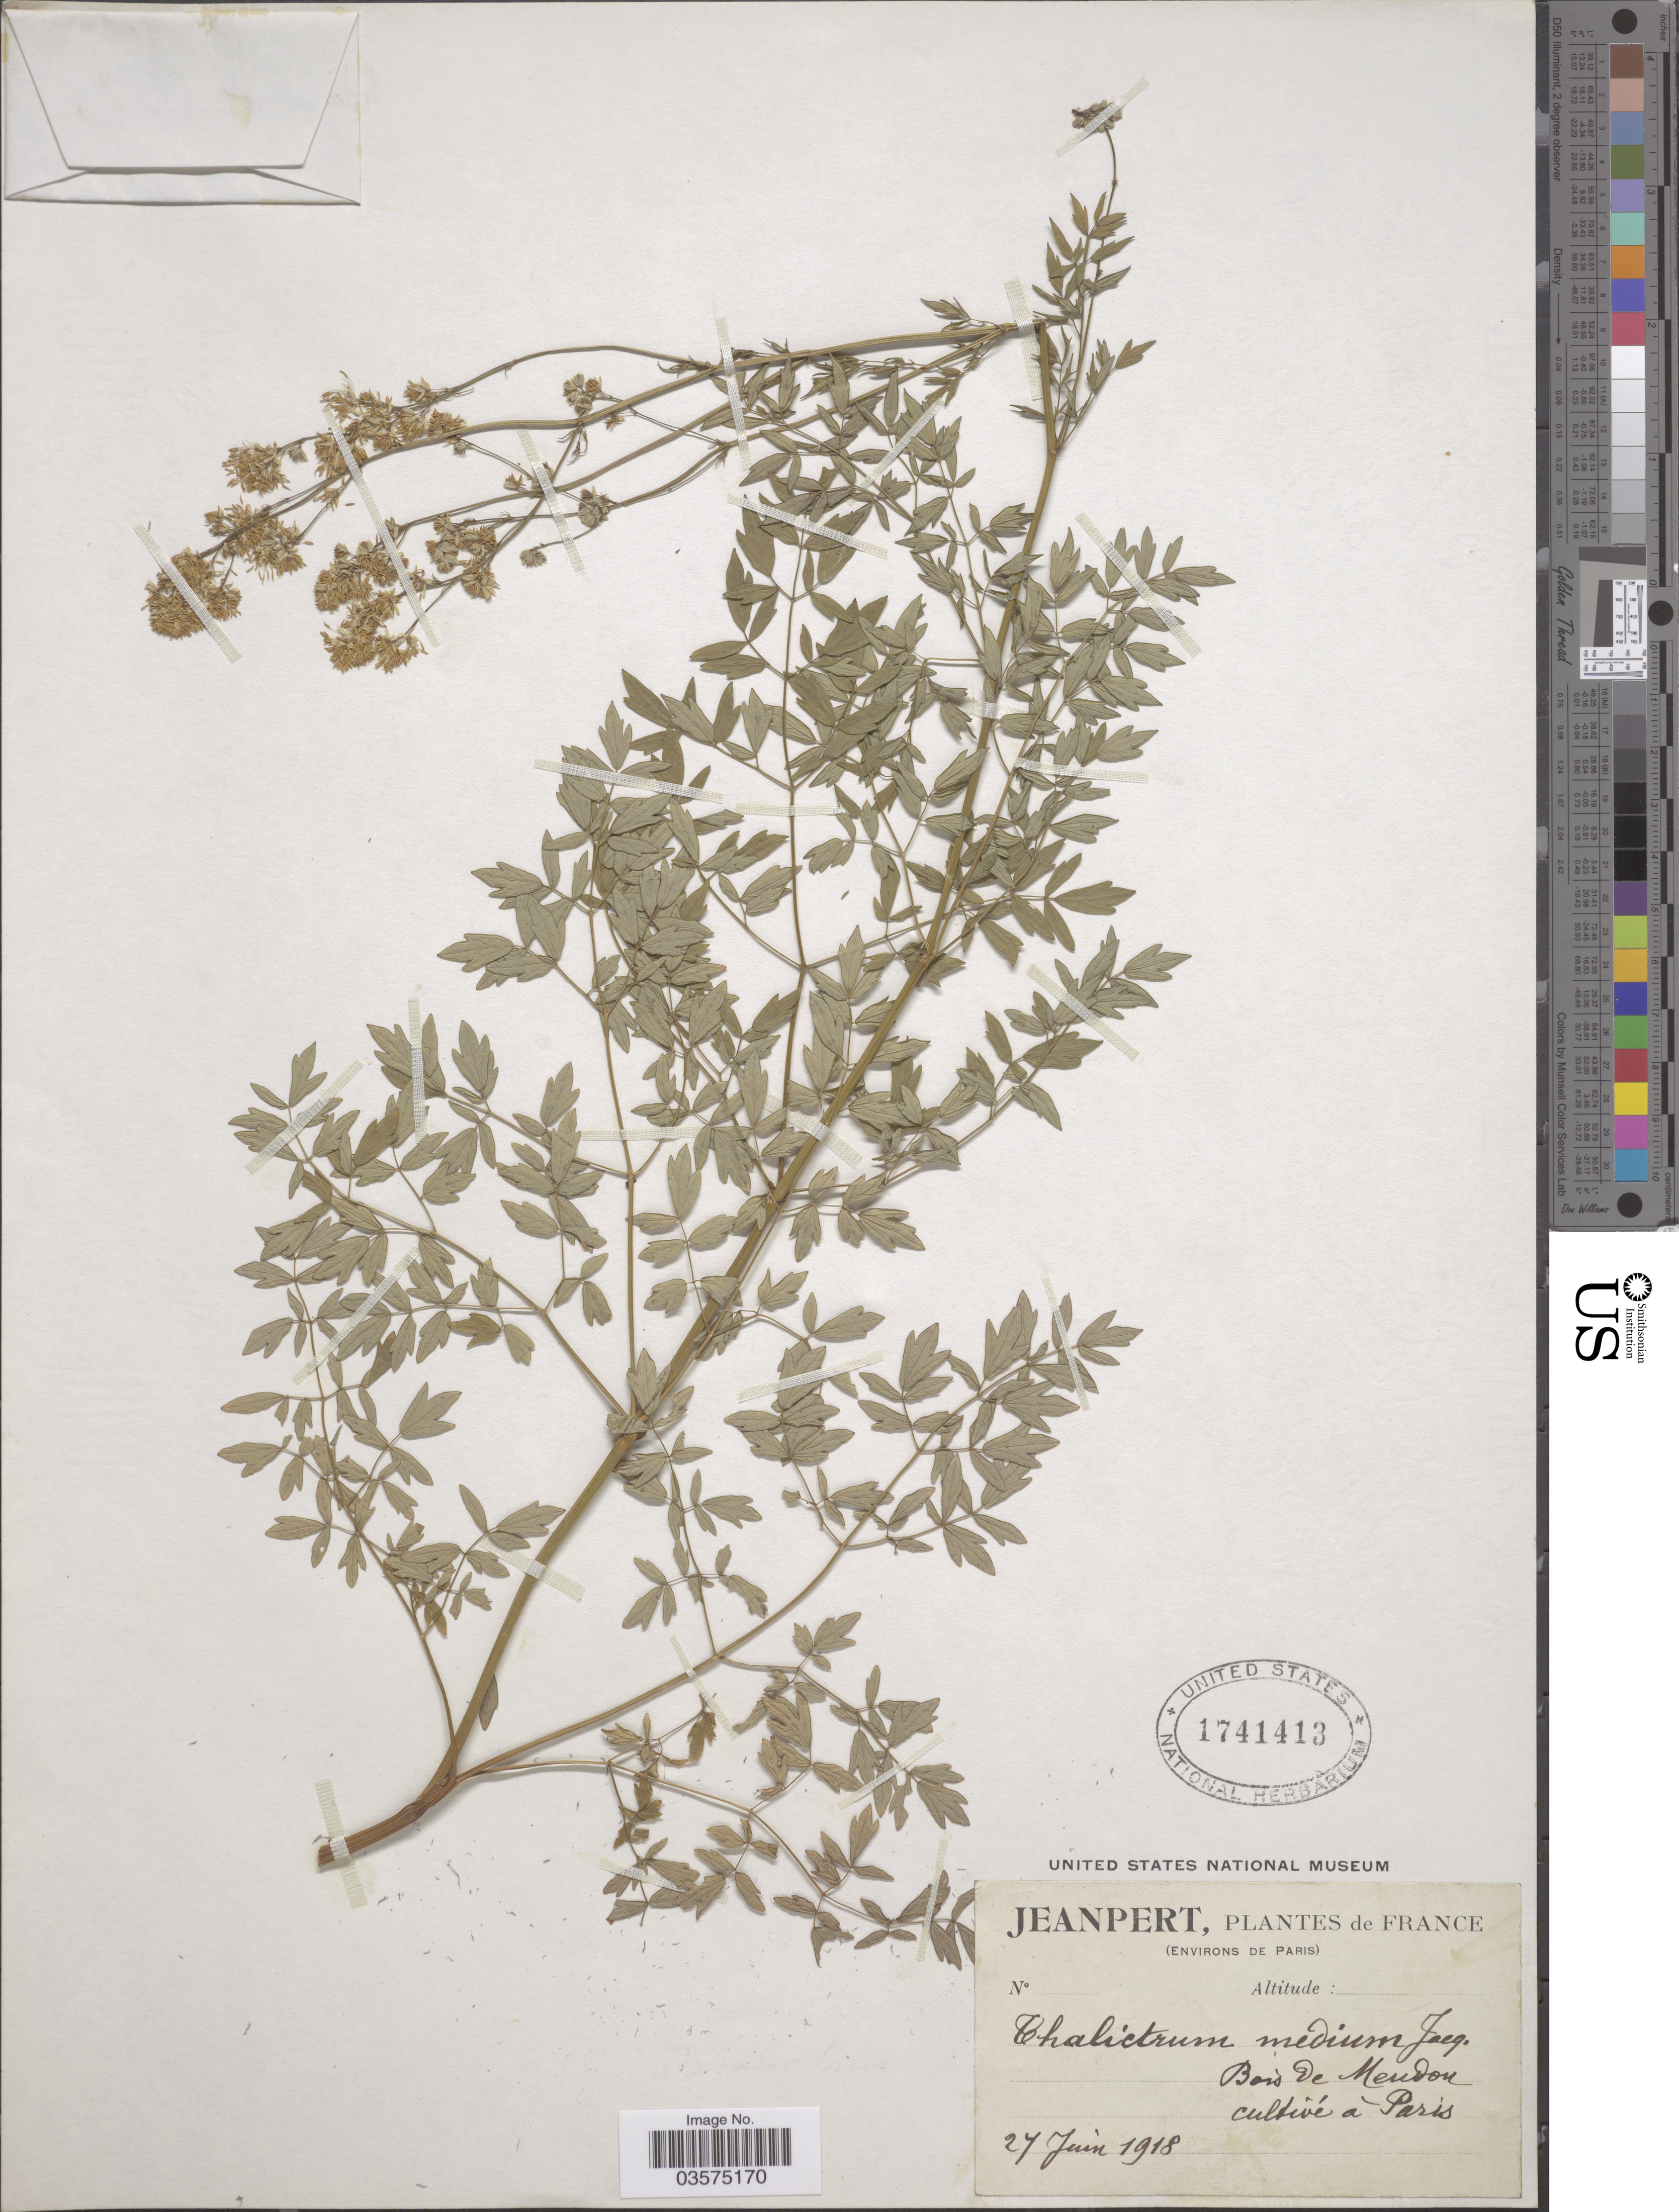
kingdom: Plantae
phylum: Tracheophyta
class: Magnoliopsida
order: Ranunculales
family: Ranunculaceae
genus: Thalictrum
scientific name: Thalictrum medium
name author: Jacq.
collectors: Jeanpert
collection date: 1918-06-27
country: France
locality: (Environs de Paris). Bois de Mendon cultivé a Paris.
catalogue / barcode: US 1741413